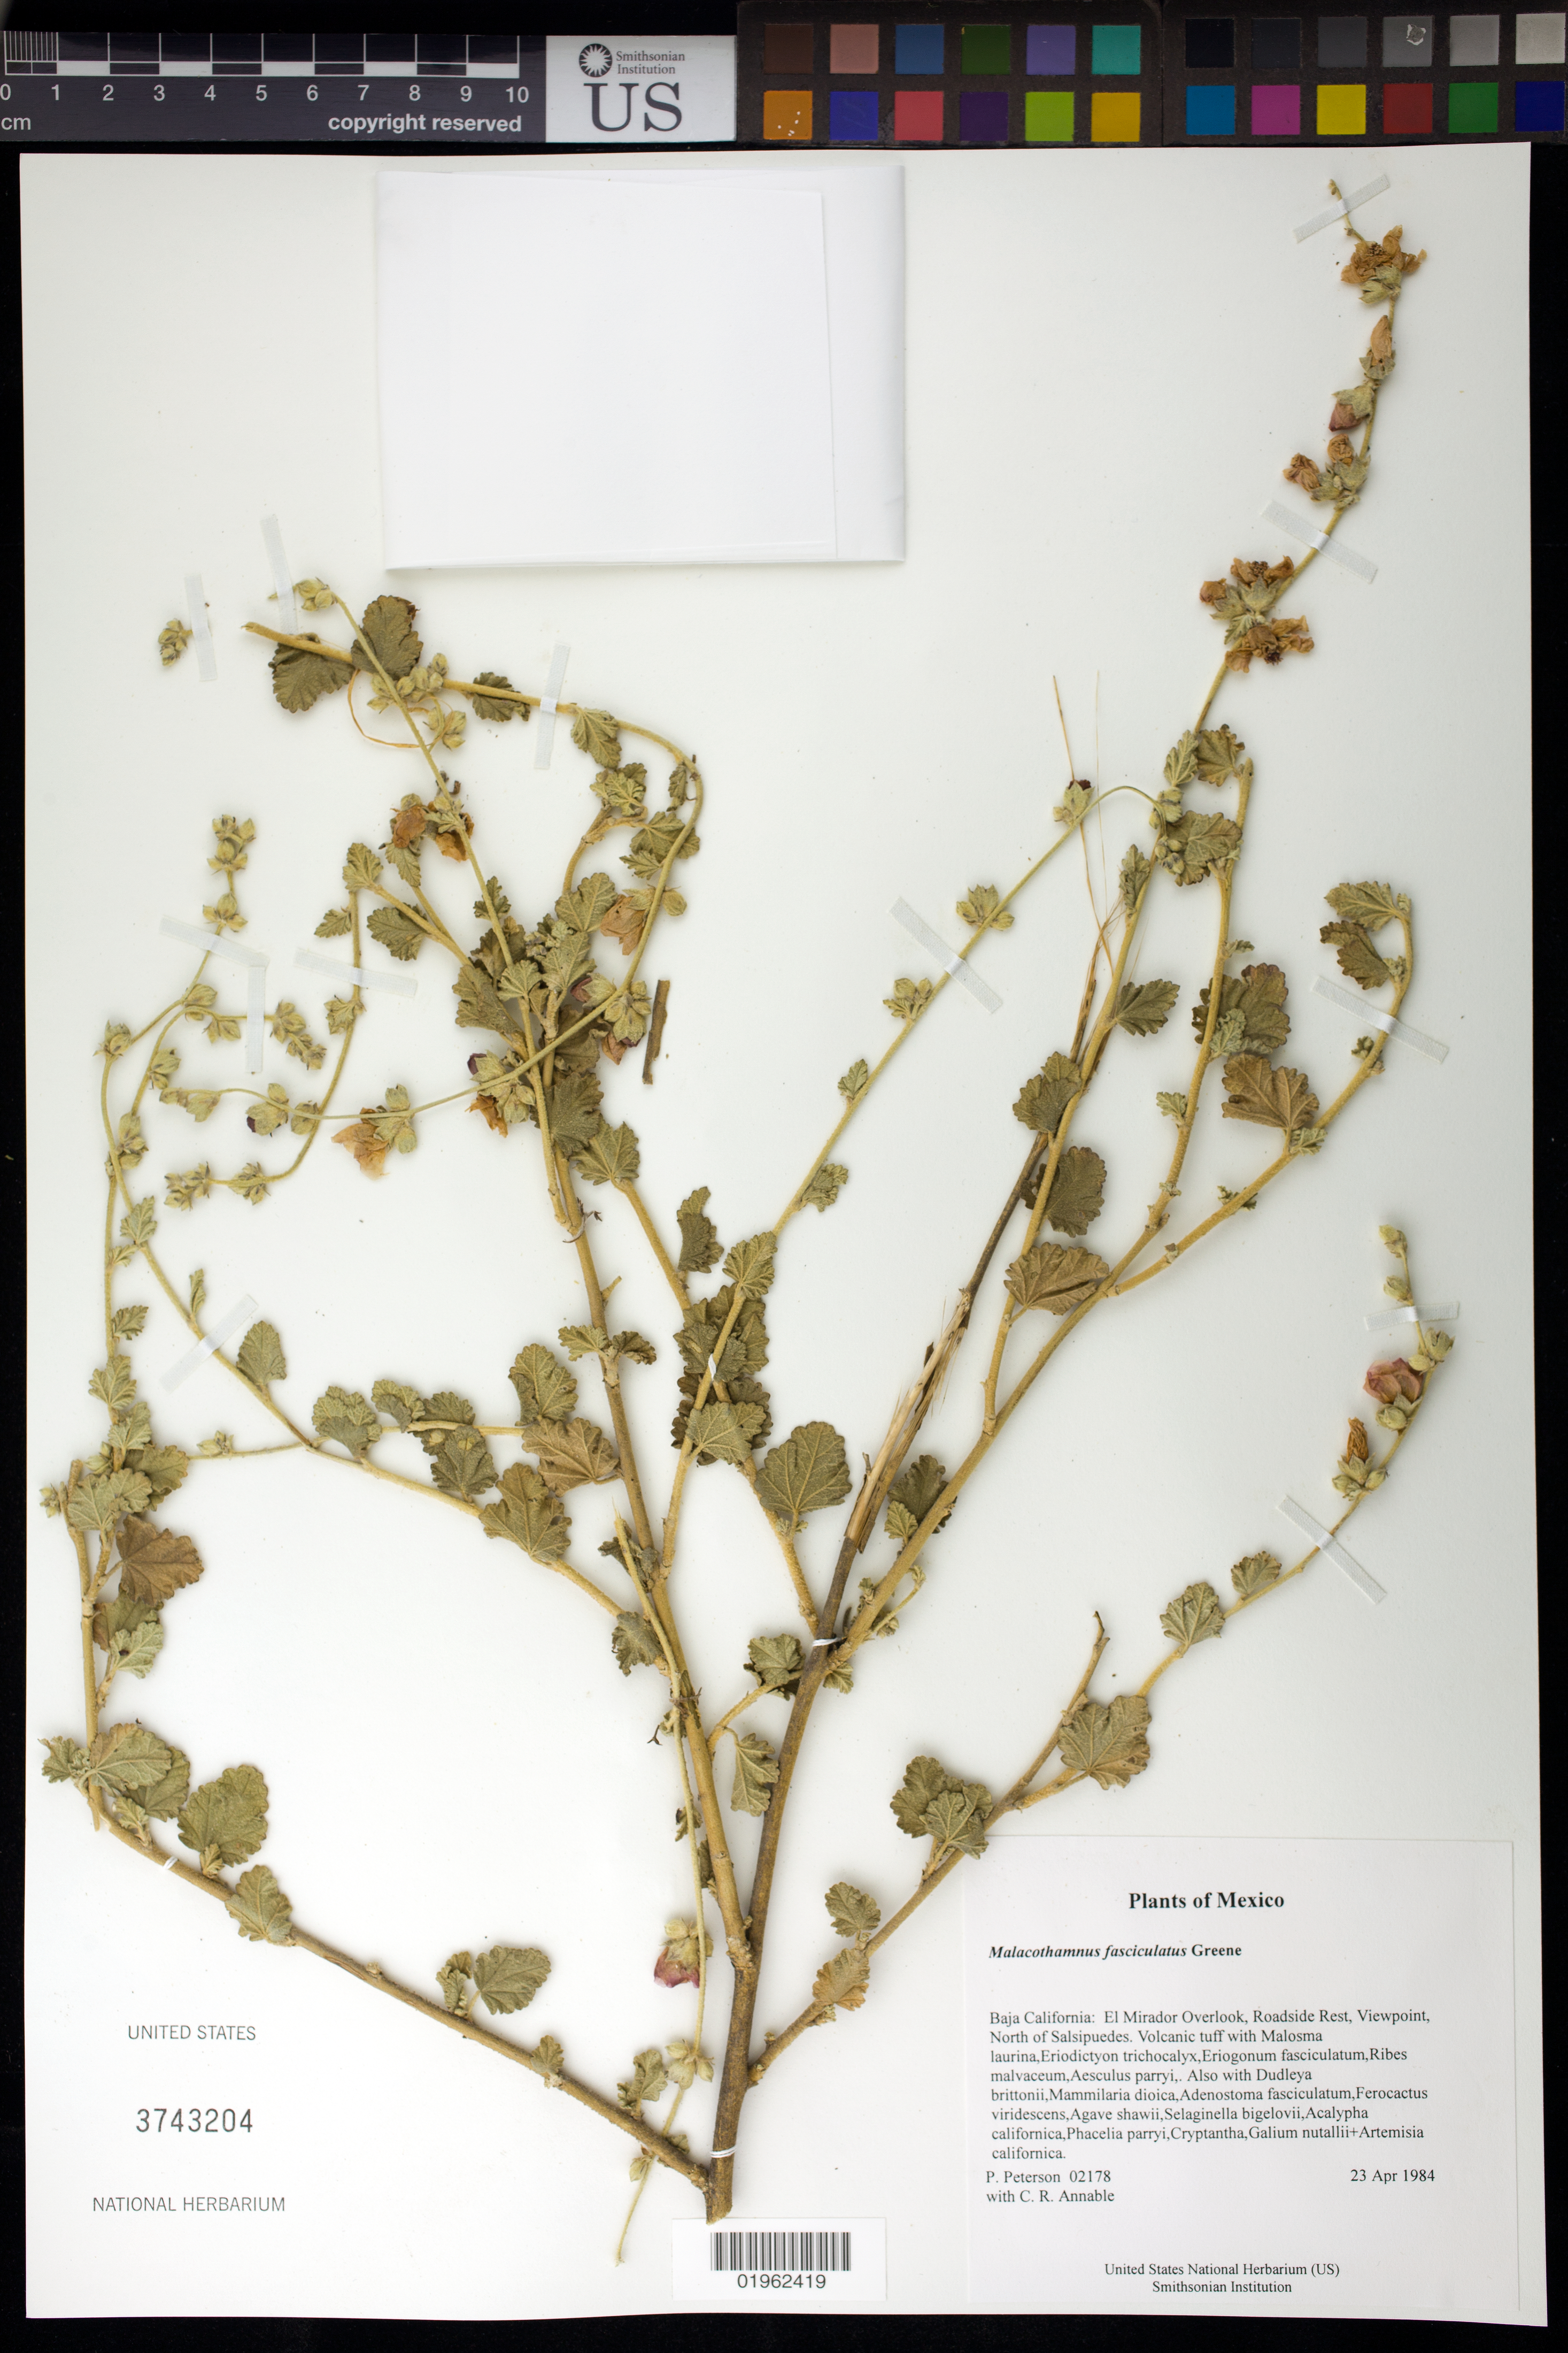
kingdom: Plantae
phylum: Tracheophyta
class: Magnoliopsida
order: Malvales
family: Malvaceae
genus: Malacothamnus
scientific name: Malacothamnus fasciculatus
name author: Greene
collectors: P. M. Peterson & C. R. Annable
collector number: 02178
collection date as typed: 23 Apr 1984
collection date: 1984-04-23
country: Mexico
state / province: Baja California Norte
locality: El Mirador Overlook, Roadside Rest, Viewpoint, North of Salsipuedes.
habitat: Volcanic tuff with Malosma laurina,Eriodictyon trichocalyx,Eriogonum fasciculatum,Ribes malvaceum,Aesculus parryi,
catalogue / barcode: US 3743204